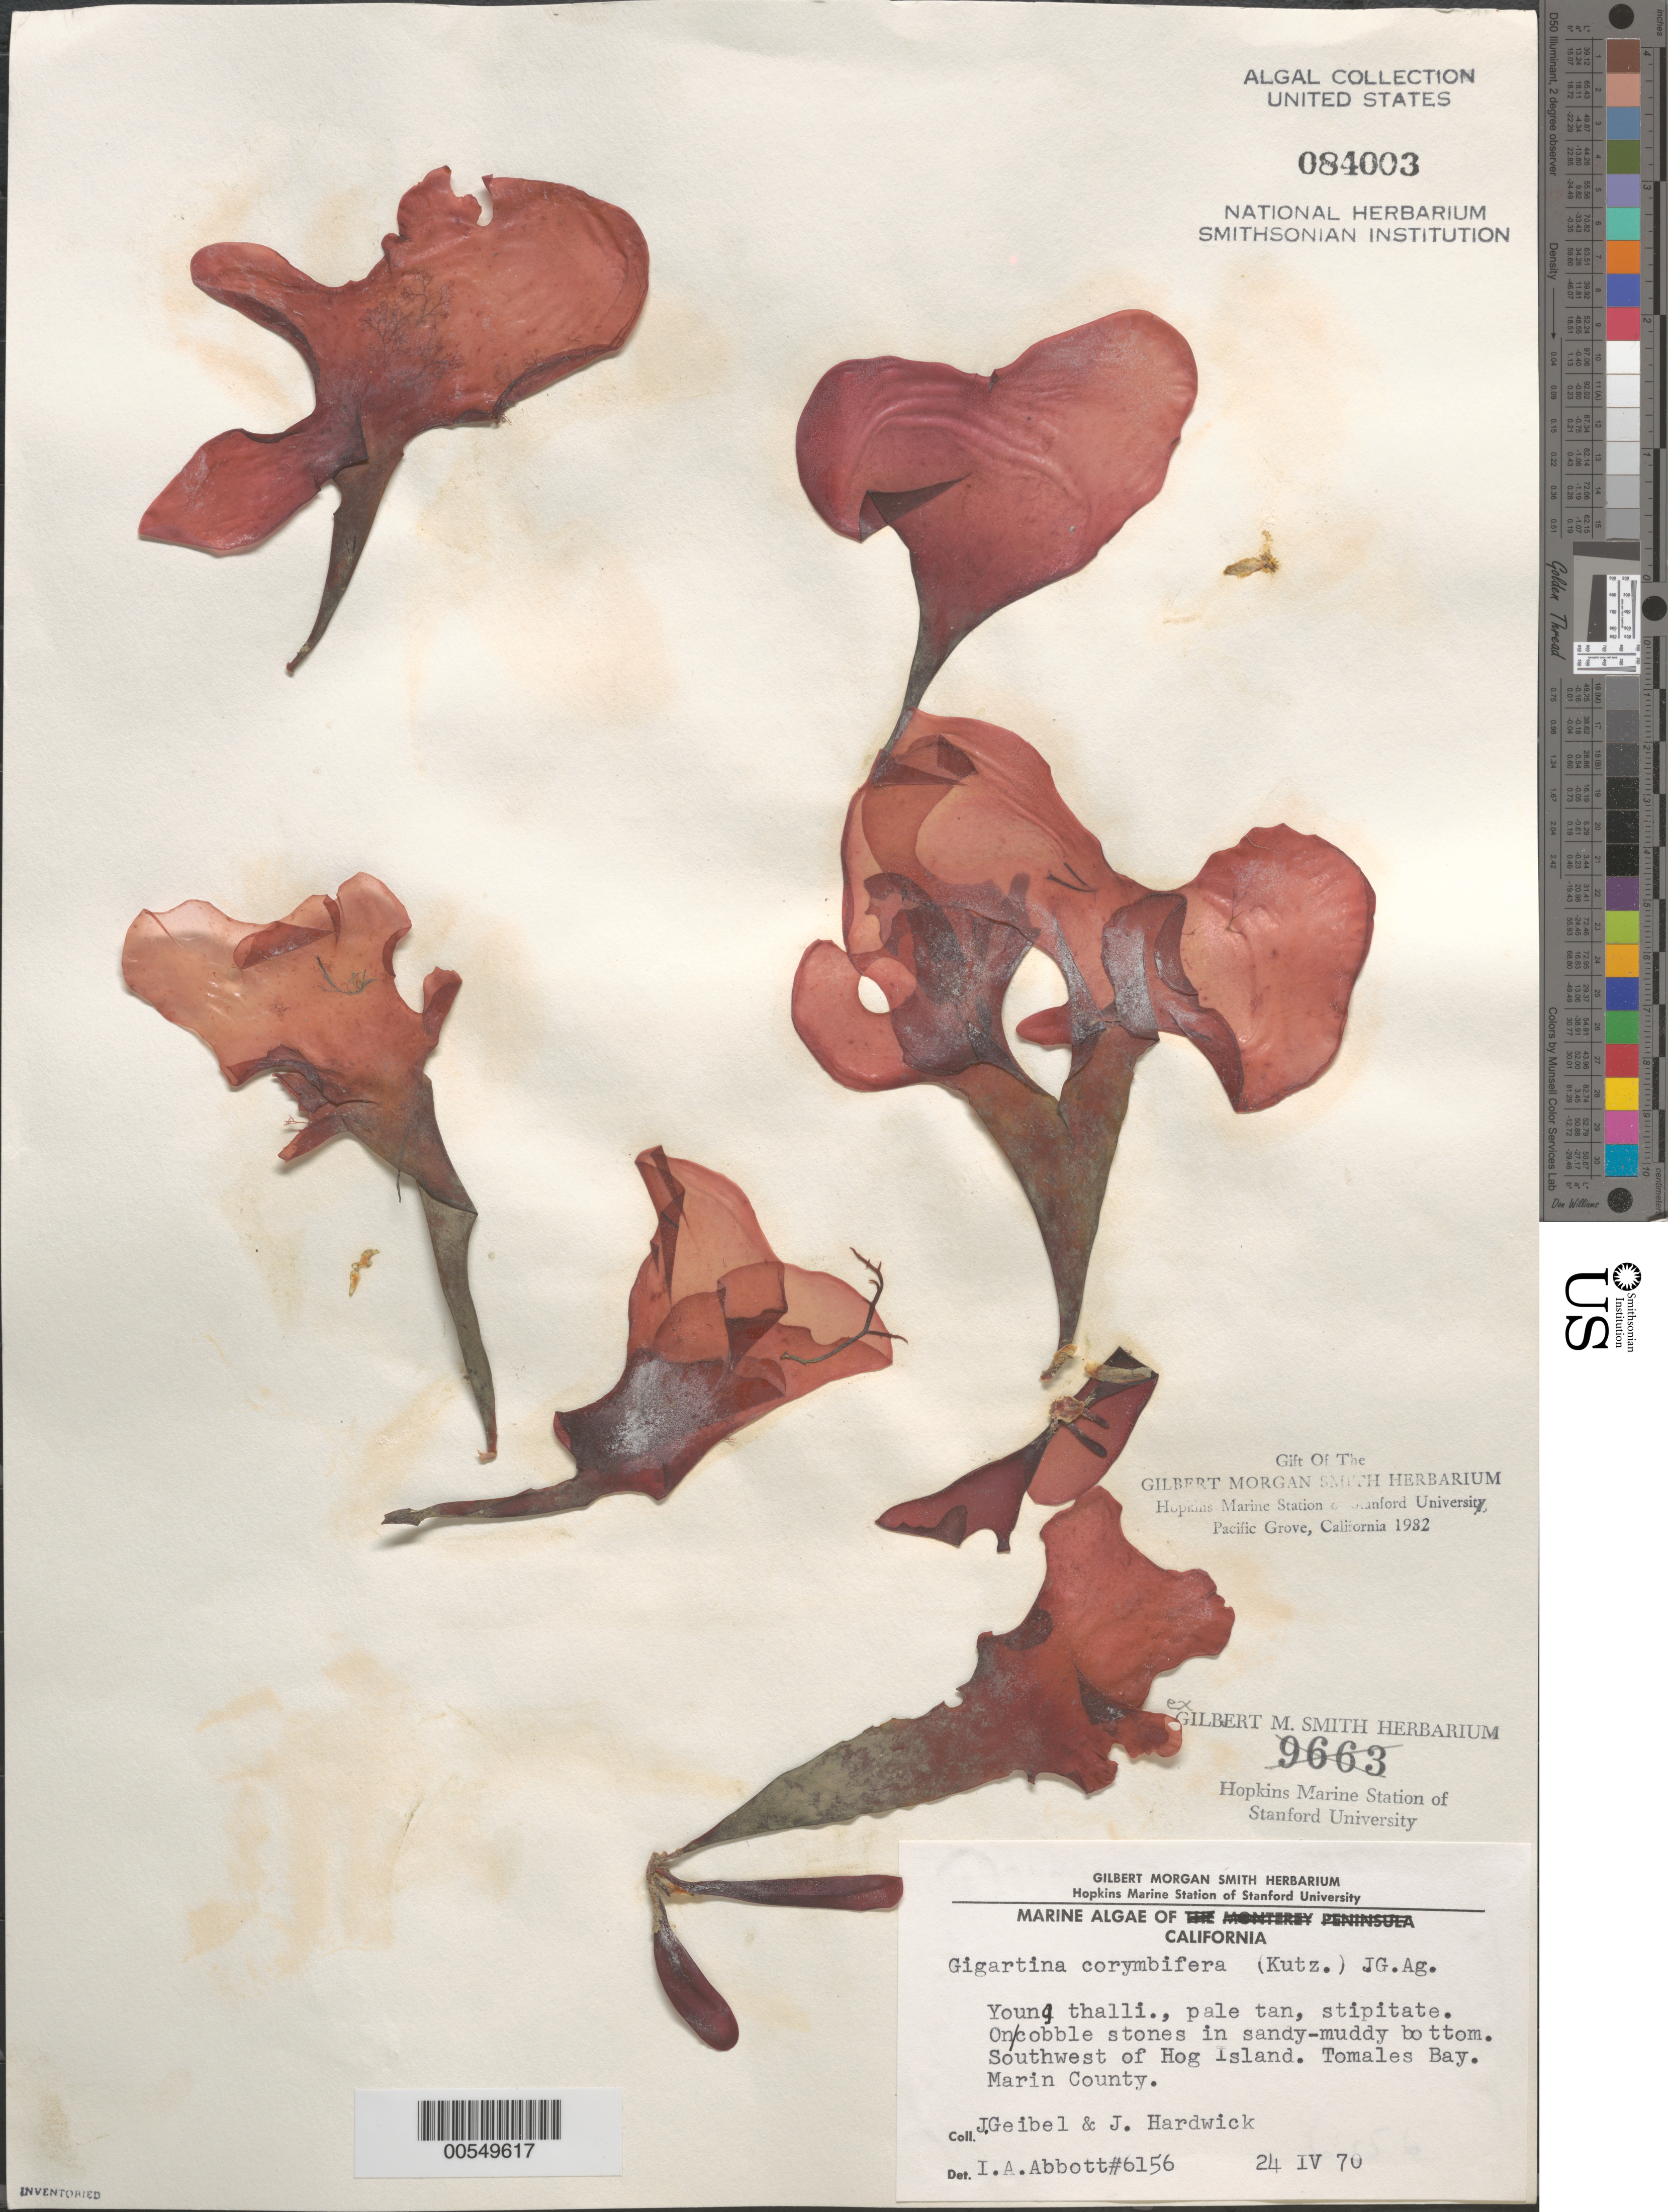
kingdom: Plantae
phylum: Rhodophyta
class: Florideophyceae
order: Gigartinales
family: Gigartinaceae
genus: Chondracanthus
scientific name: Chondracanthus corymbiferus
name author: (Kütz.) Guiry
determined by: Algae name updating Project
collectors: J. Geibel & J. Hardwick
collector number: IAA 6156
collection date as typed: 24 Apr 1970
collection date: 1970-04-24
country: United States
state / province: California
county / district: Marin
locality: Tomales Bay, southwest of Hog Island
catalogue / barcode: US 84003